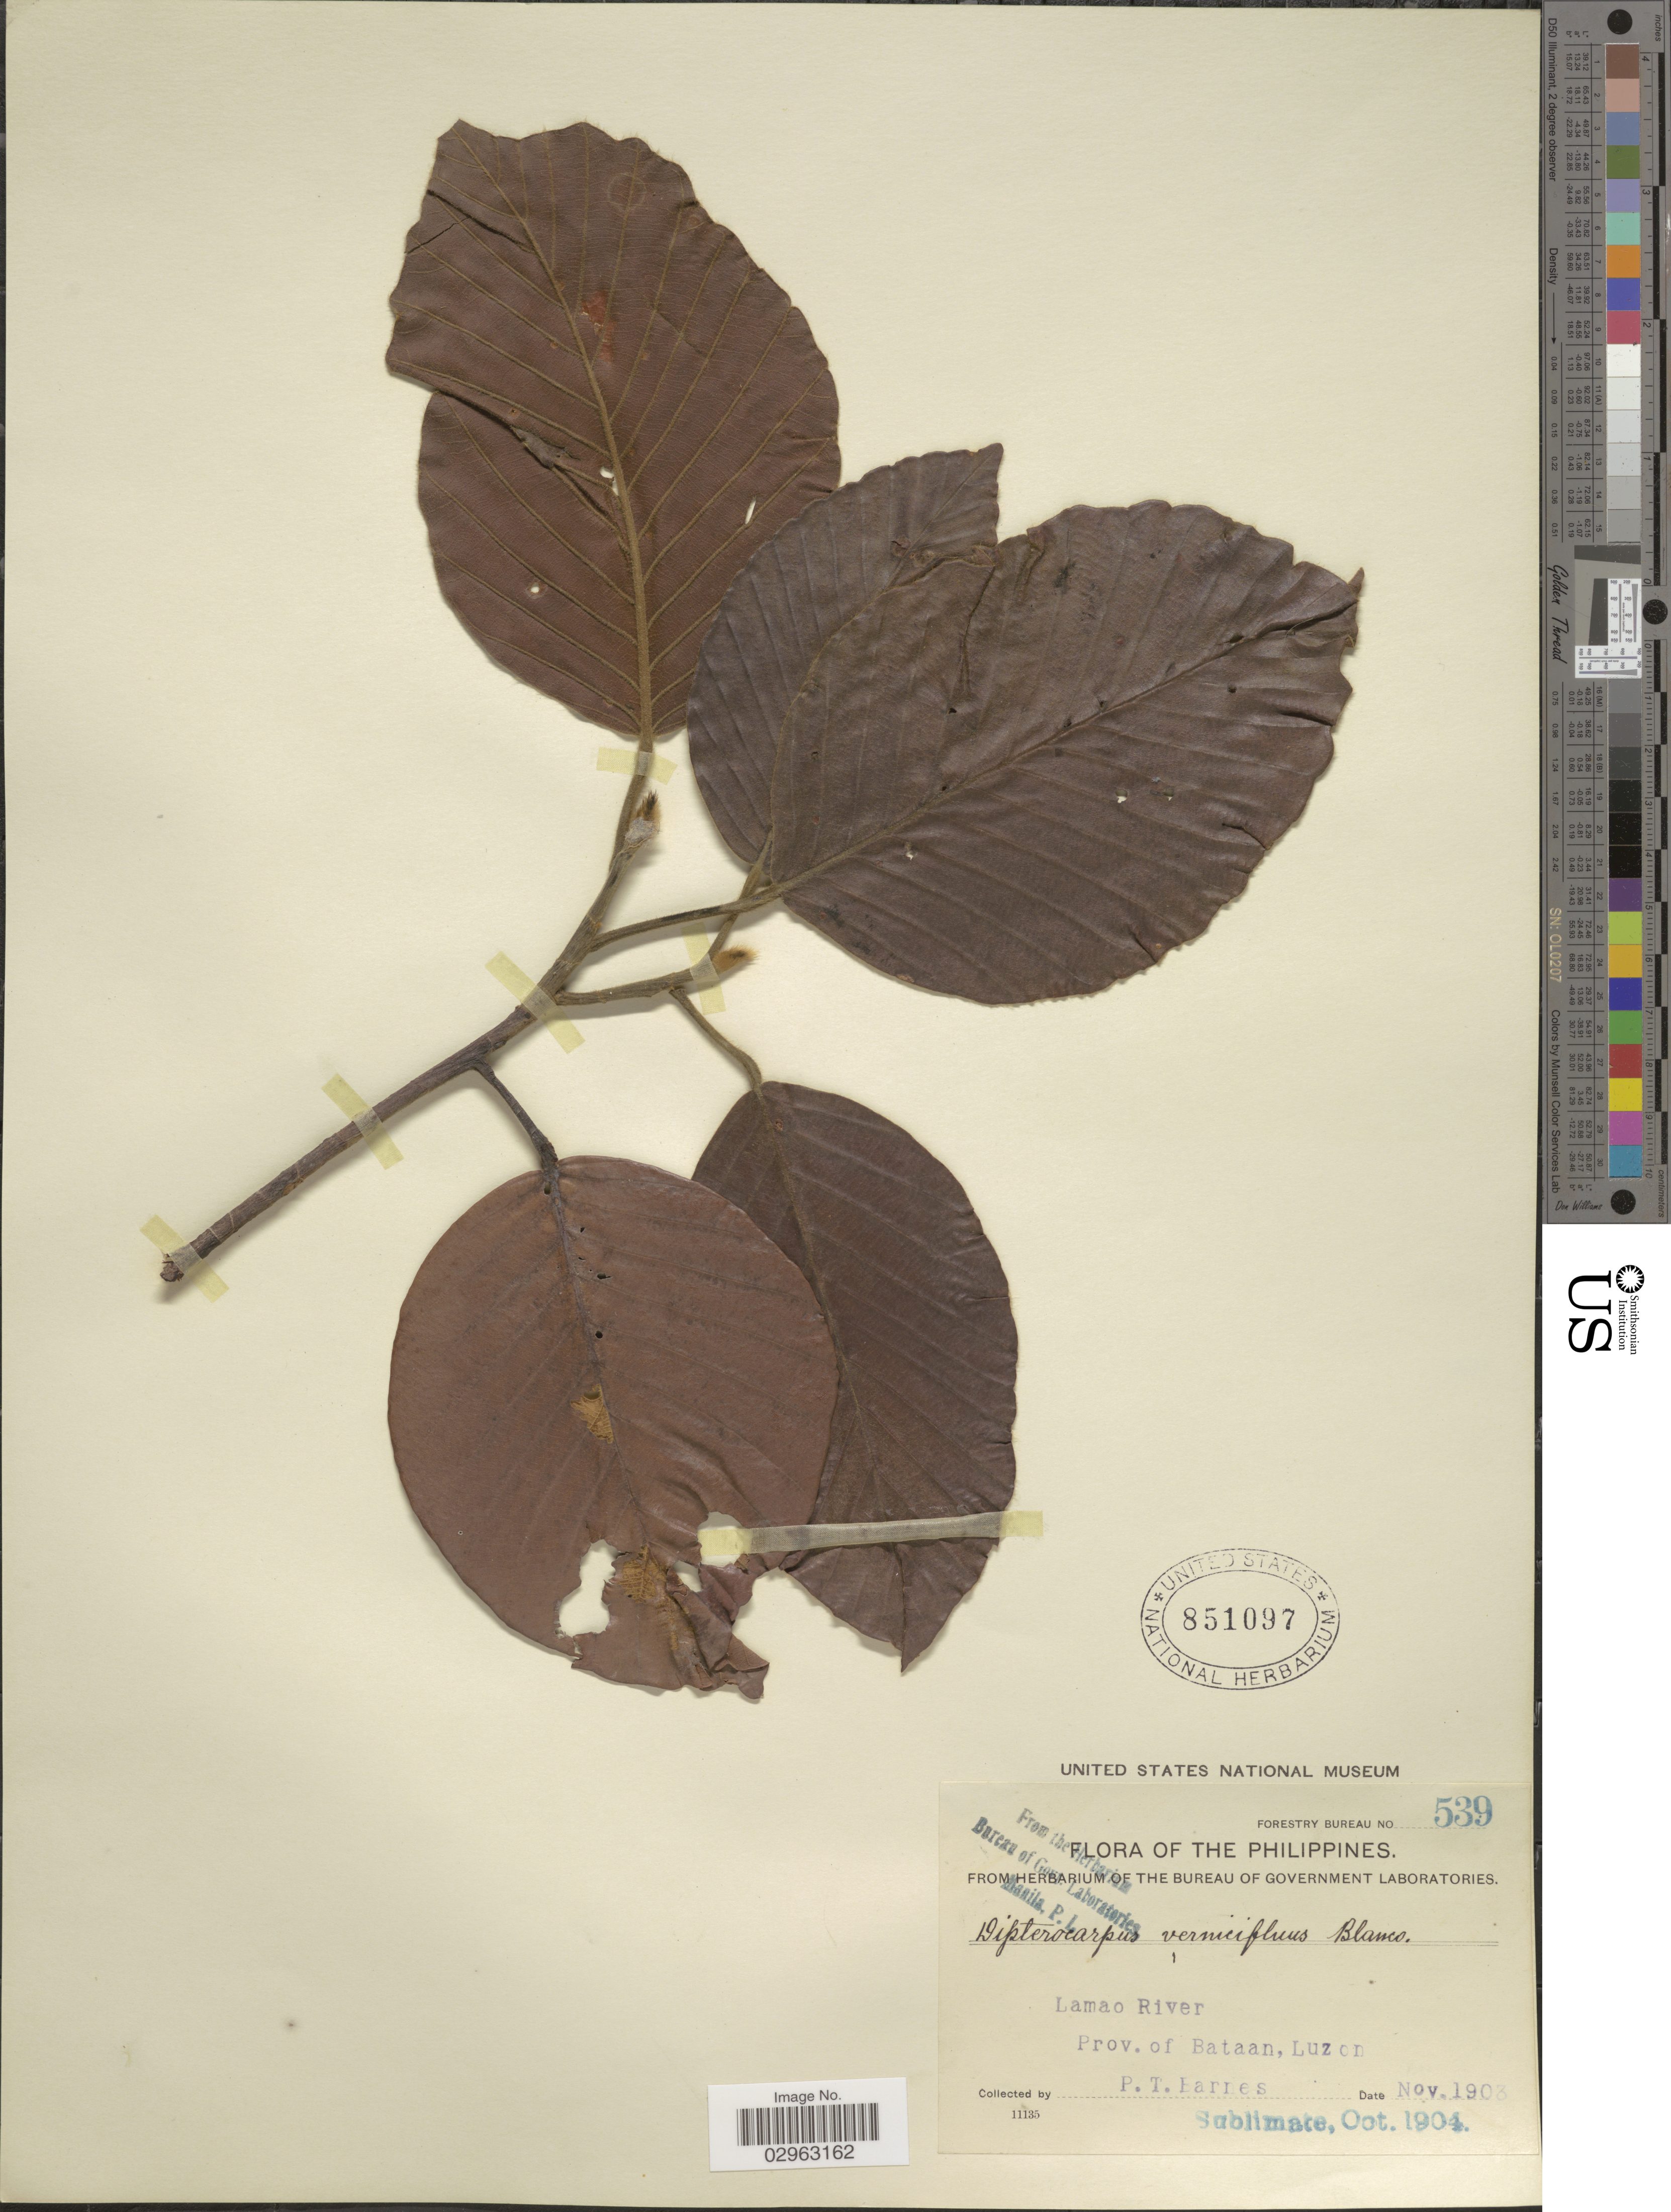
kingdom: Plantae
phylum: Tracheophyta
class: Magnoliopsida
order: Malvales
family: Dipterocarpaceae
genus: Dipterocarpus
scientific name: Dipterocarpus vernicifluus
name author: Blanco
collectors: P. Barnes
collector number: Forestry Bureau 539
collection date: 1903-11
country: Philippines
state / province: Central Luzon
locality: Lamao River, Prov. of Bataan, Luzon.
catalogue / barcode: US 851097